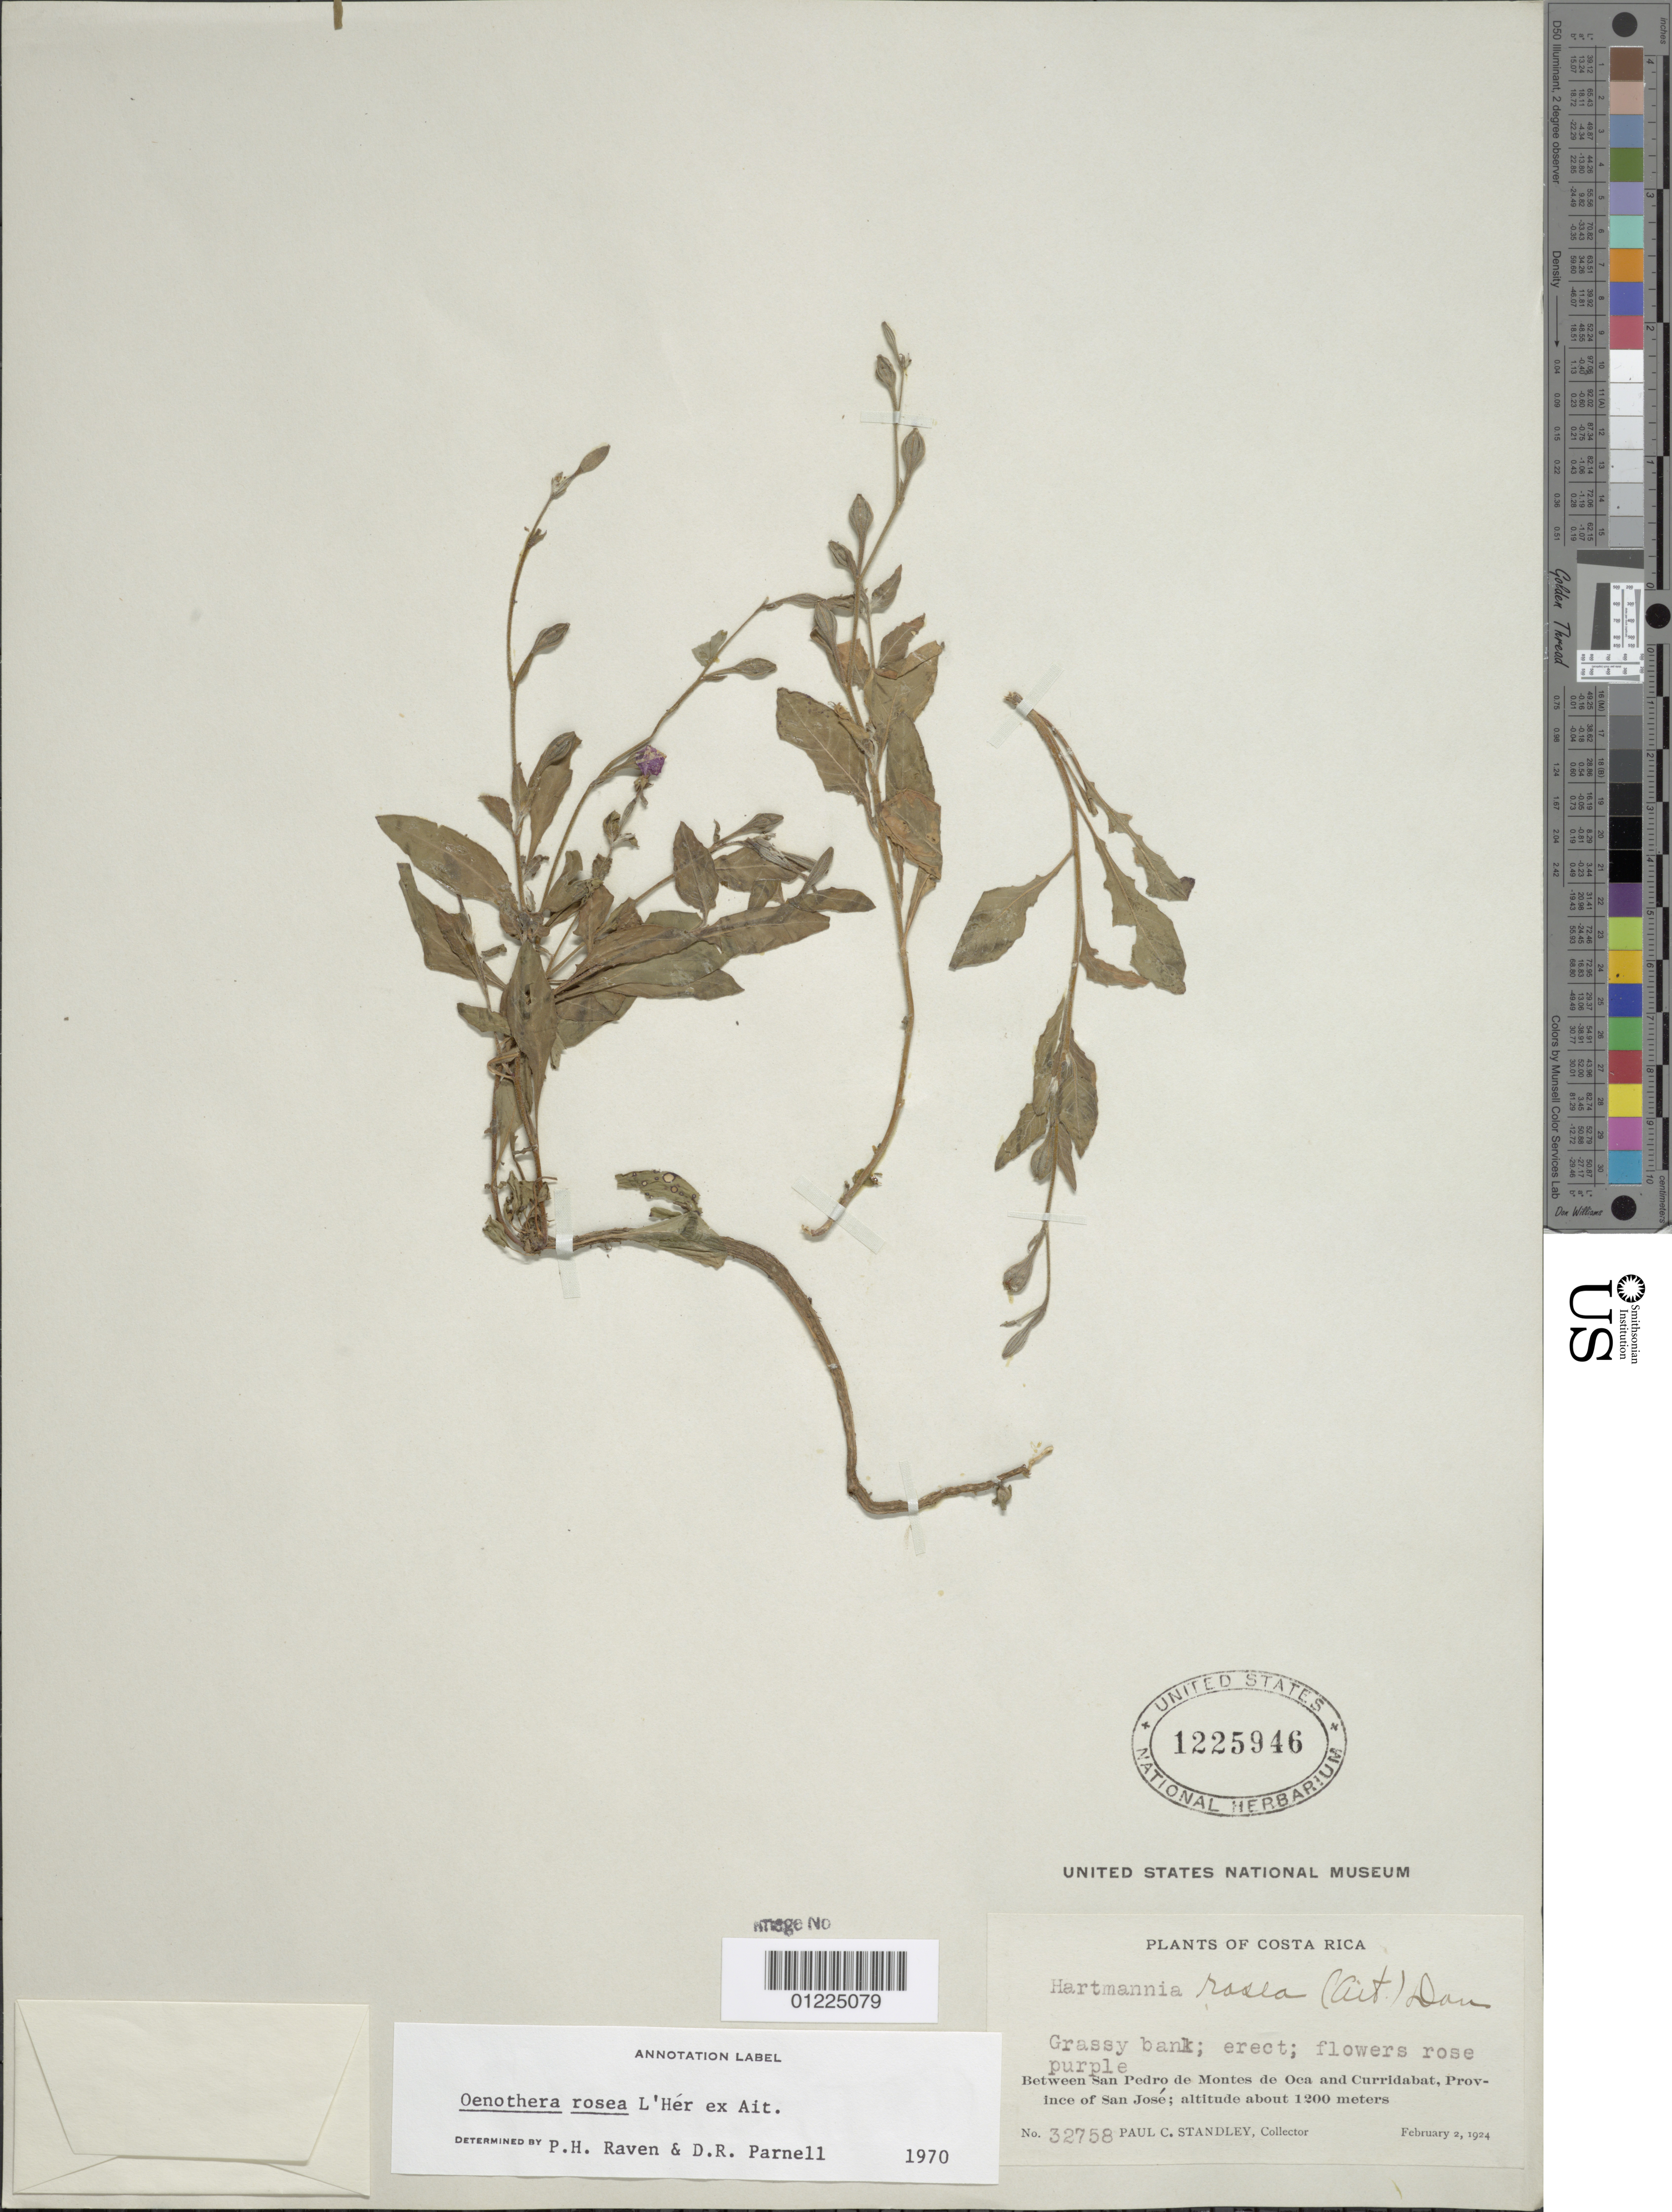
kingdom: Plantae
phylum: Tracheophyta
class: Magnoliopsida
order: Myrtales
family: Onagraceae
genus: Oenothera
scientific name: Oenothera rosea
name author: L'Hér. ex Aiton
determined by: Raven, P. H.; Parnell, D. R.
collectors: P. C. Standley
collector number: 32758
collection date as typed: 02 Feb 1924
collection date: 1924-02-02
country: Costa Rica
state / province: San José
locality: Between San Pedro de Montes de Oca & Curridabat.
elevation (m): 1200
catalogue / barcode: US 1225946